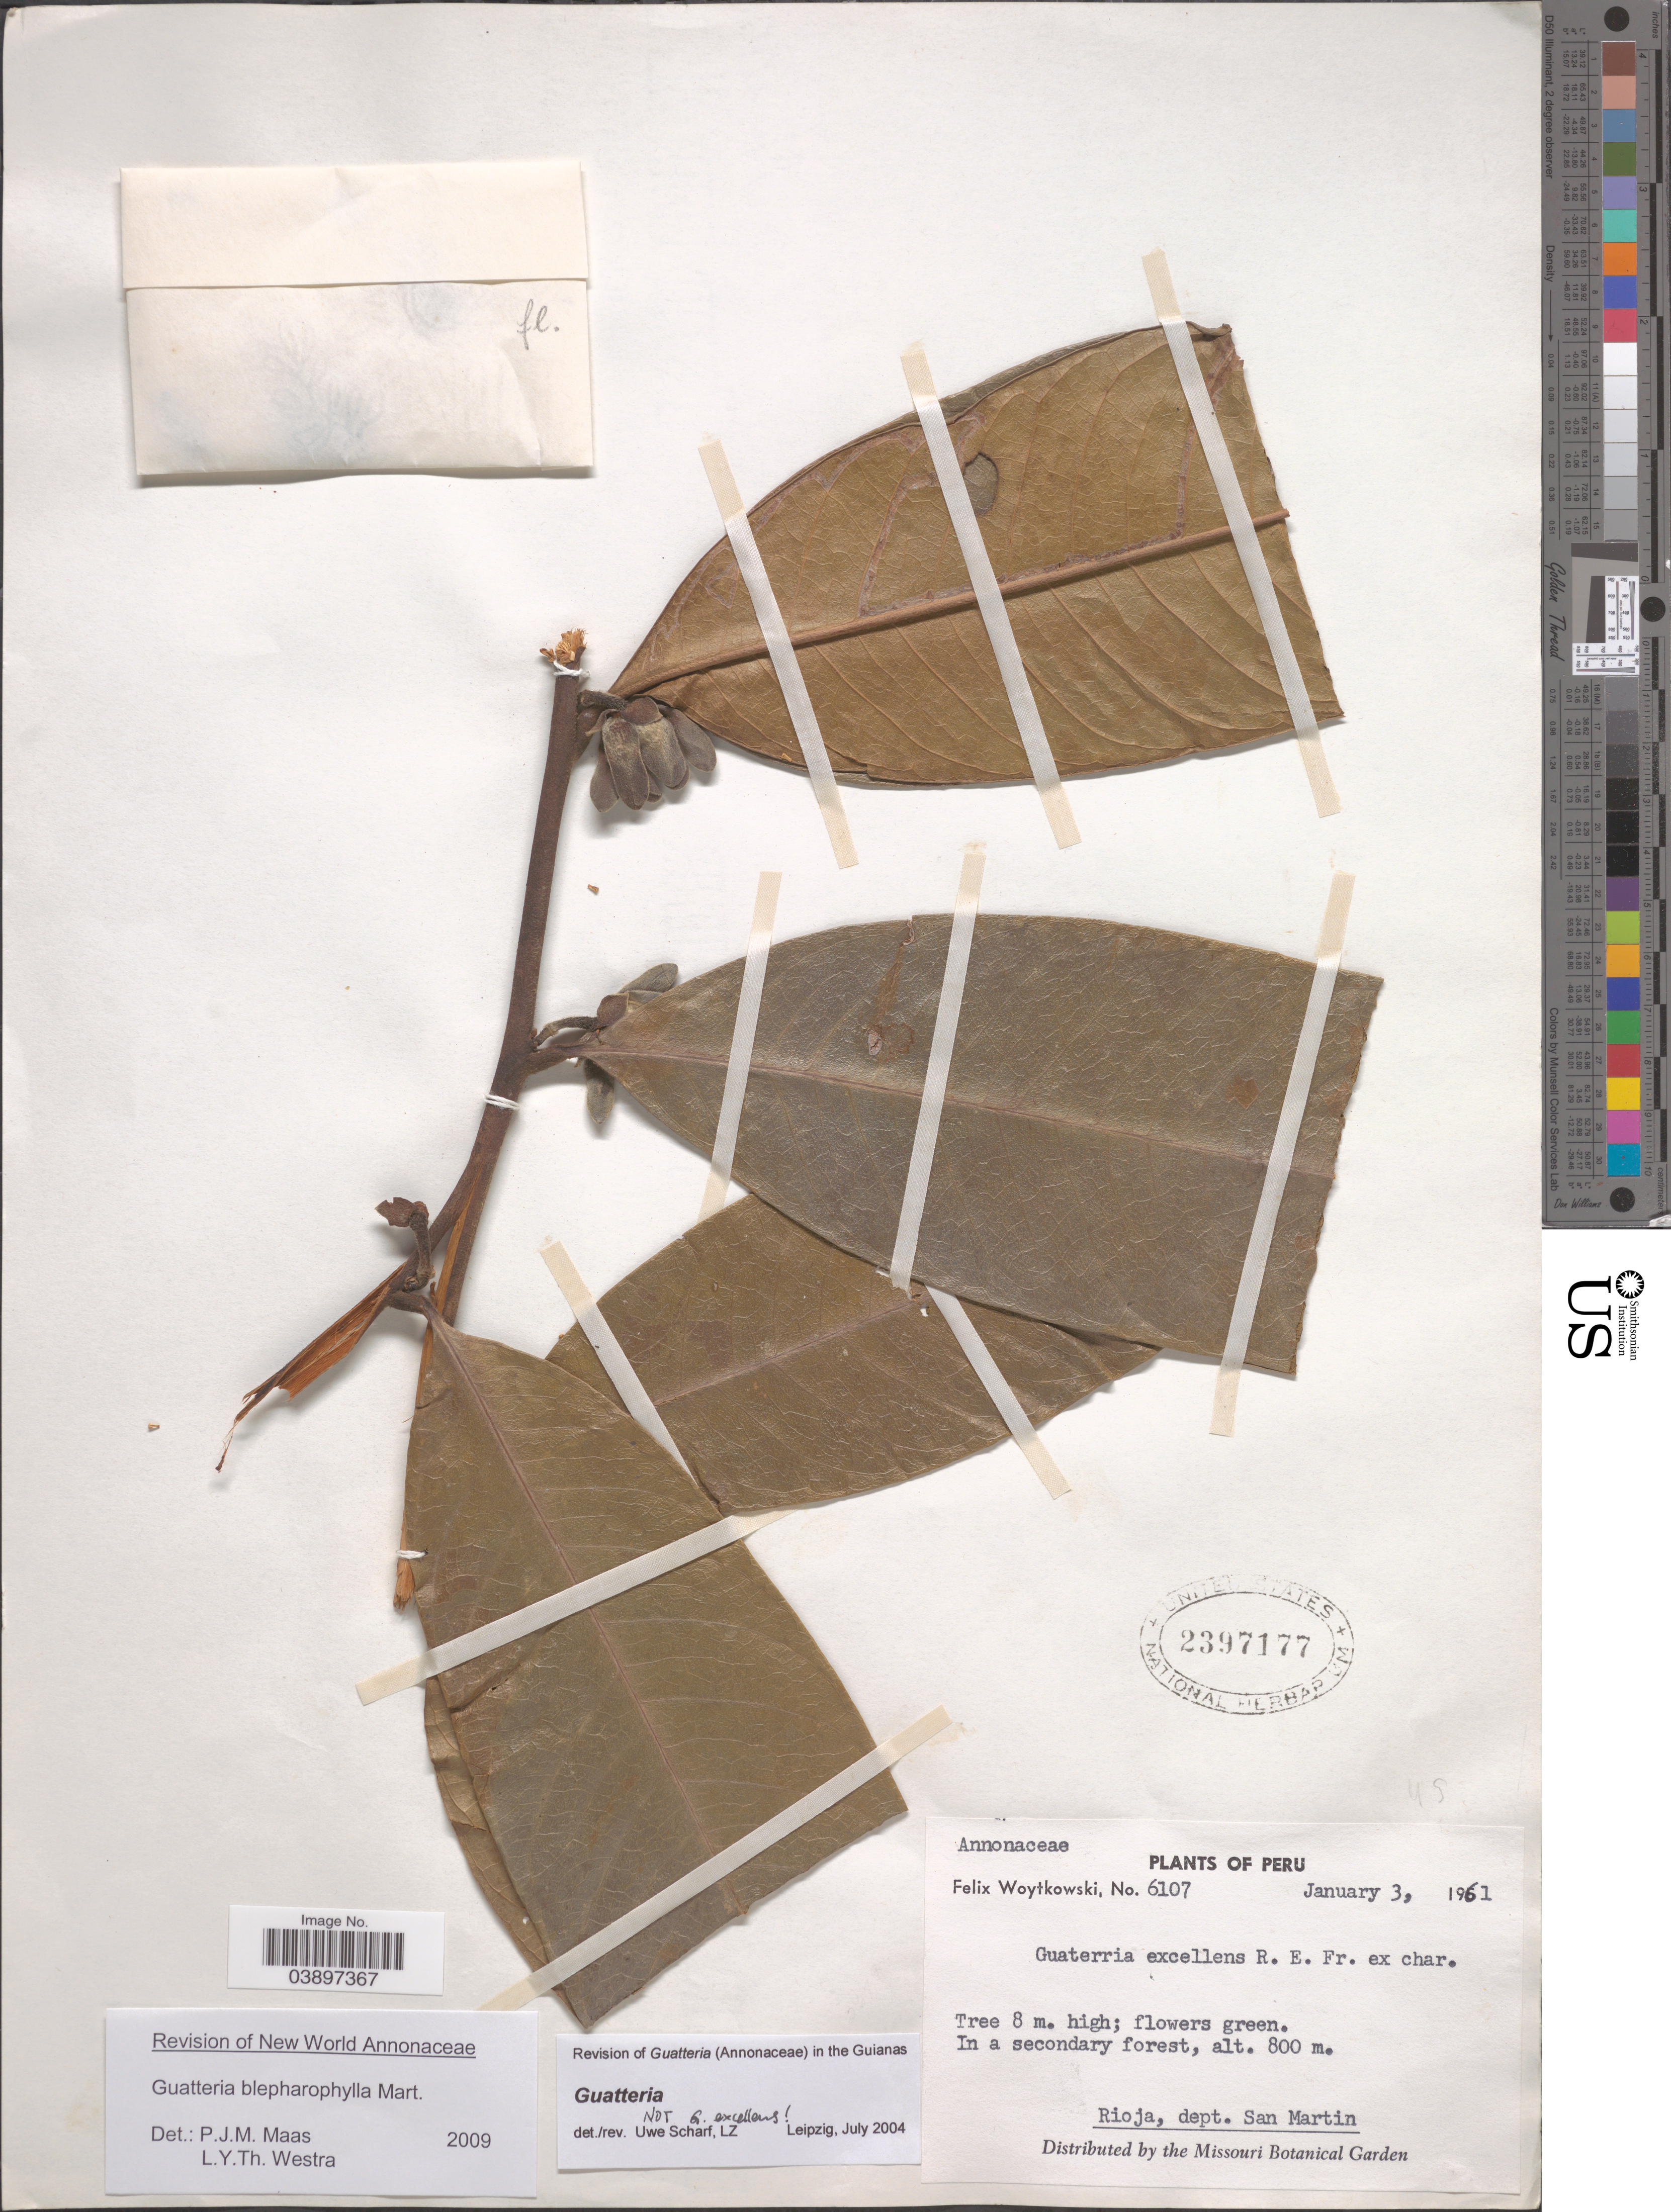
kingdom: Plantae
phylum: Tracheophyta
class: Magnoliopsida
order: Magnoliales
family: Annonaceae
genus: Guatteria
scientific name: Guatteria blepharophylla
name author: Mart.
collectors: F. Woytkowski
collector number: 6107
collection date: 1961-01-03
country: Peru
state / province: San Martín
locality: In a secondary forest. Rioja, dept. San Martin.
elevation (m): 800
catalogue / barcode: US 2397177